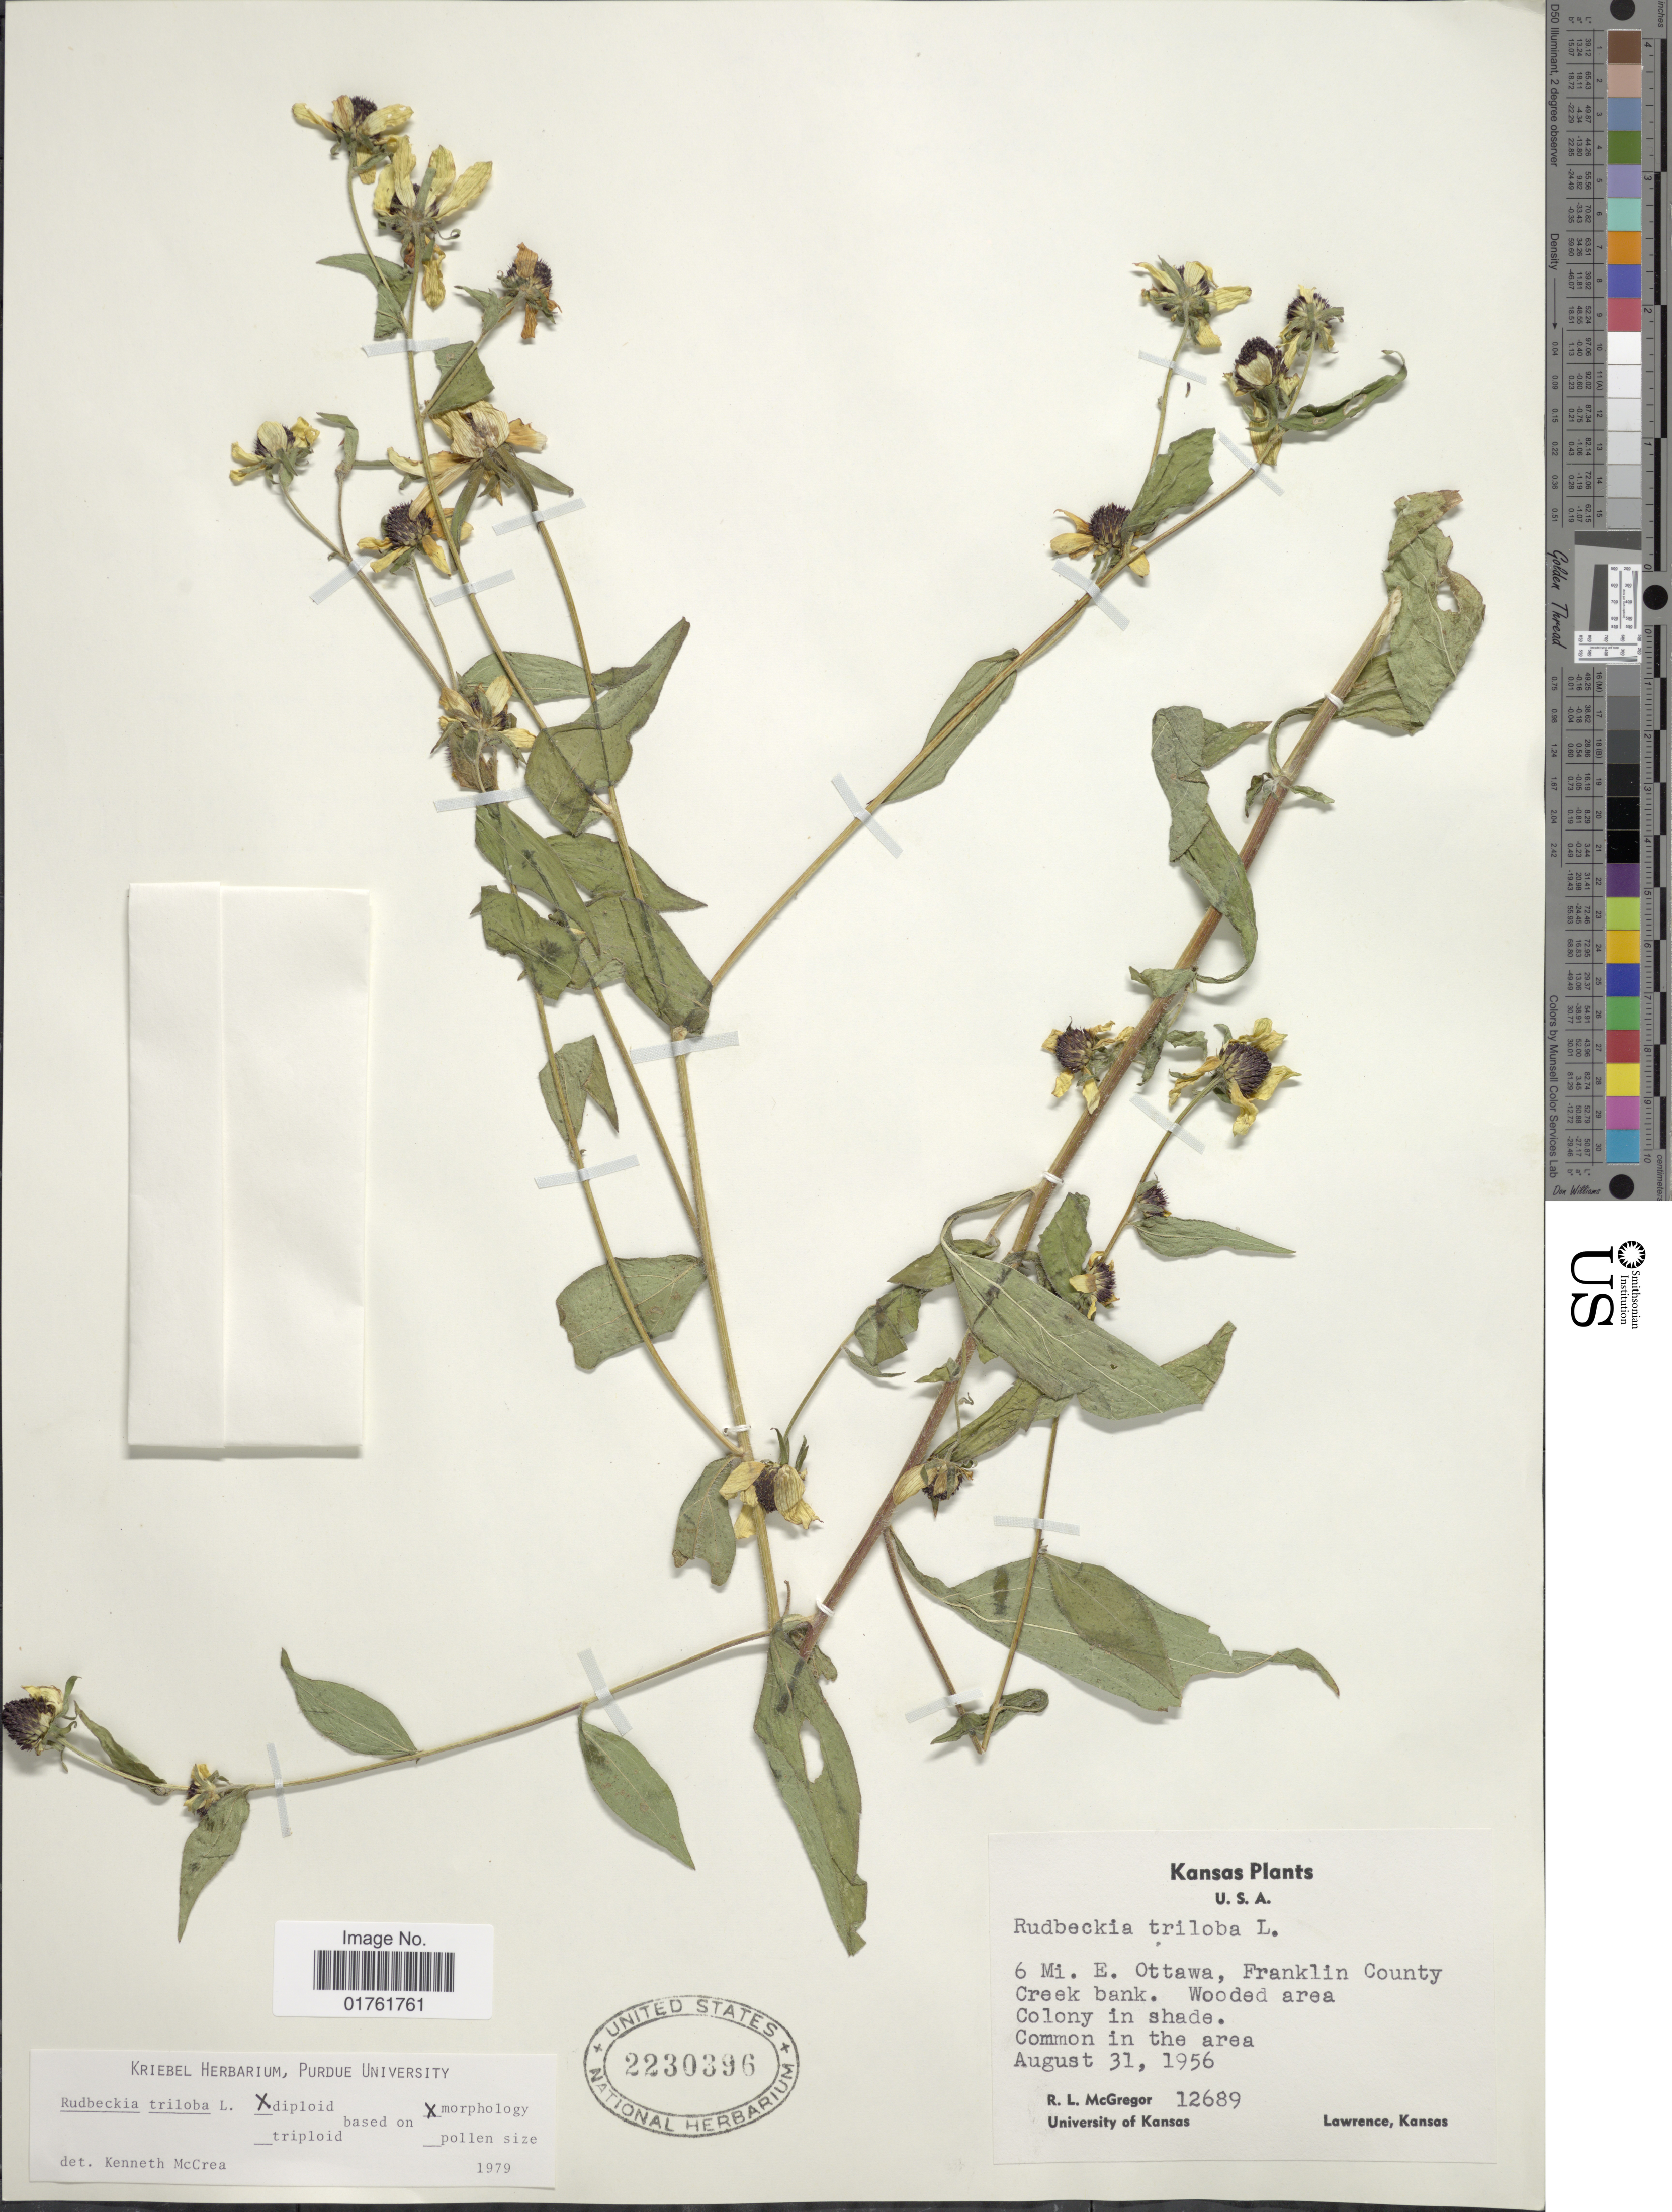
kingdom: Plantae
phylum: Tracheophyta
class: Magnoliopsida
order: Asterales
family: Asteraceae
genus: Rudbeckia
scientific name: Rudbeckia triloba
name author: L.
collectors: R. McGregor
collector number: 12689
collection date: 1956-08-31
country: United States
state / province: Kansas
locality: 6 Mi E Ottawa, Franklin County Creek bank. Wooded area Colony in shade, Common in the area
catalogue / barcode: US 2230396